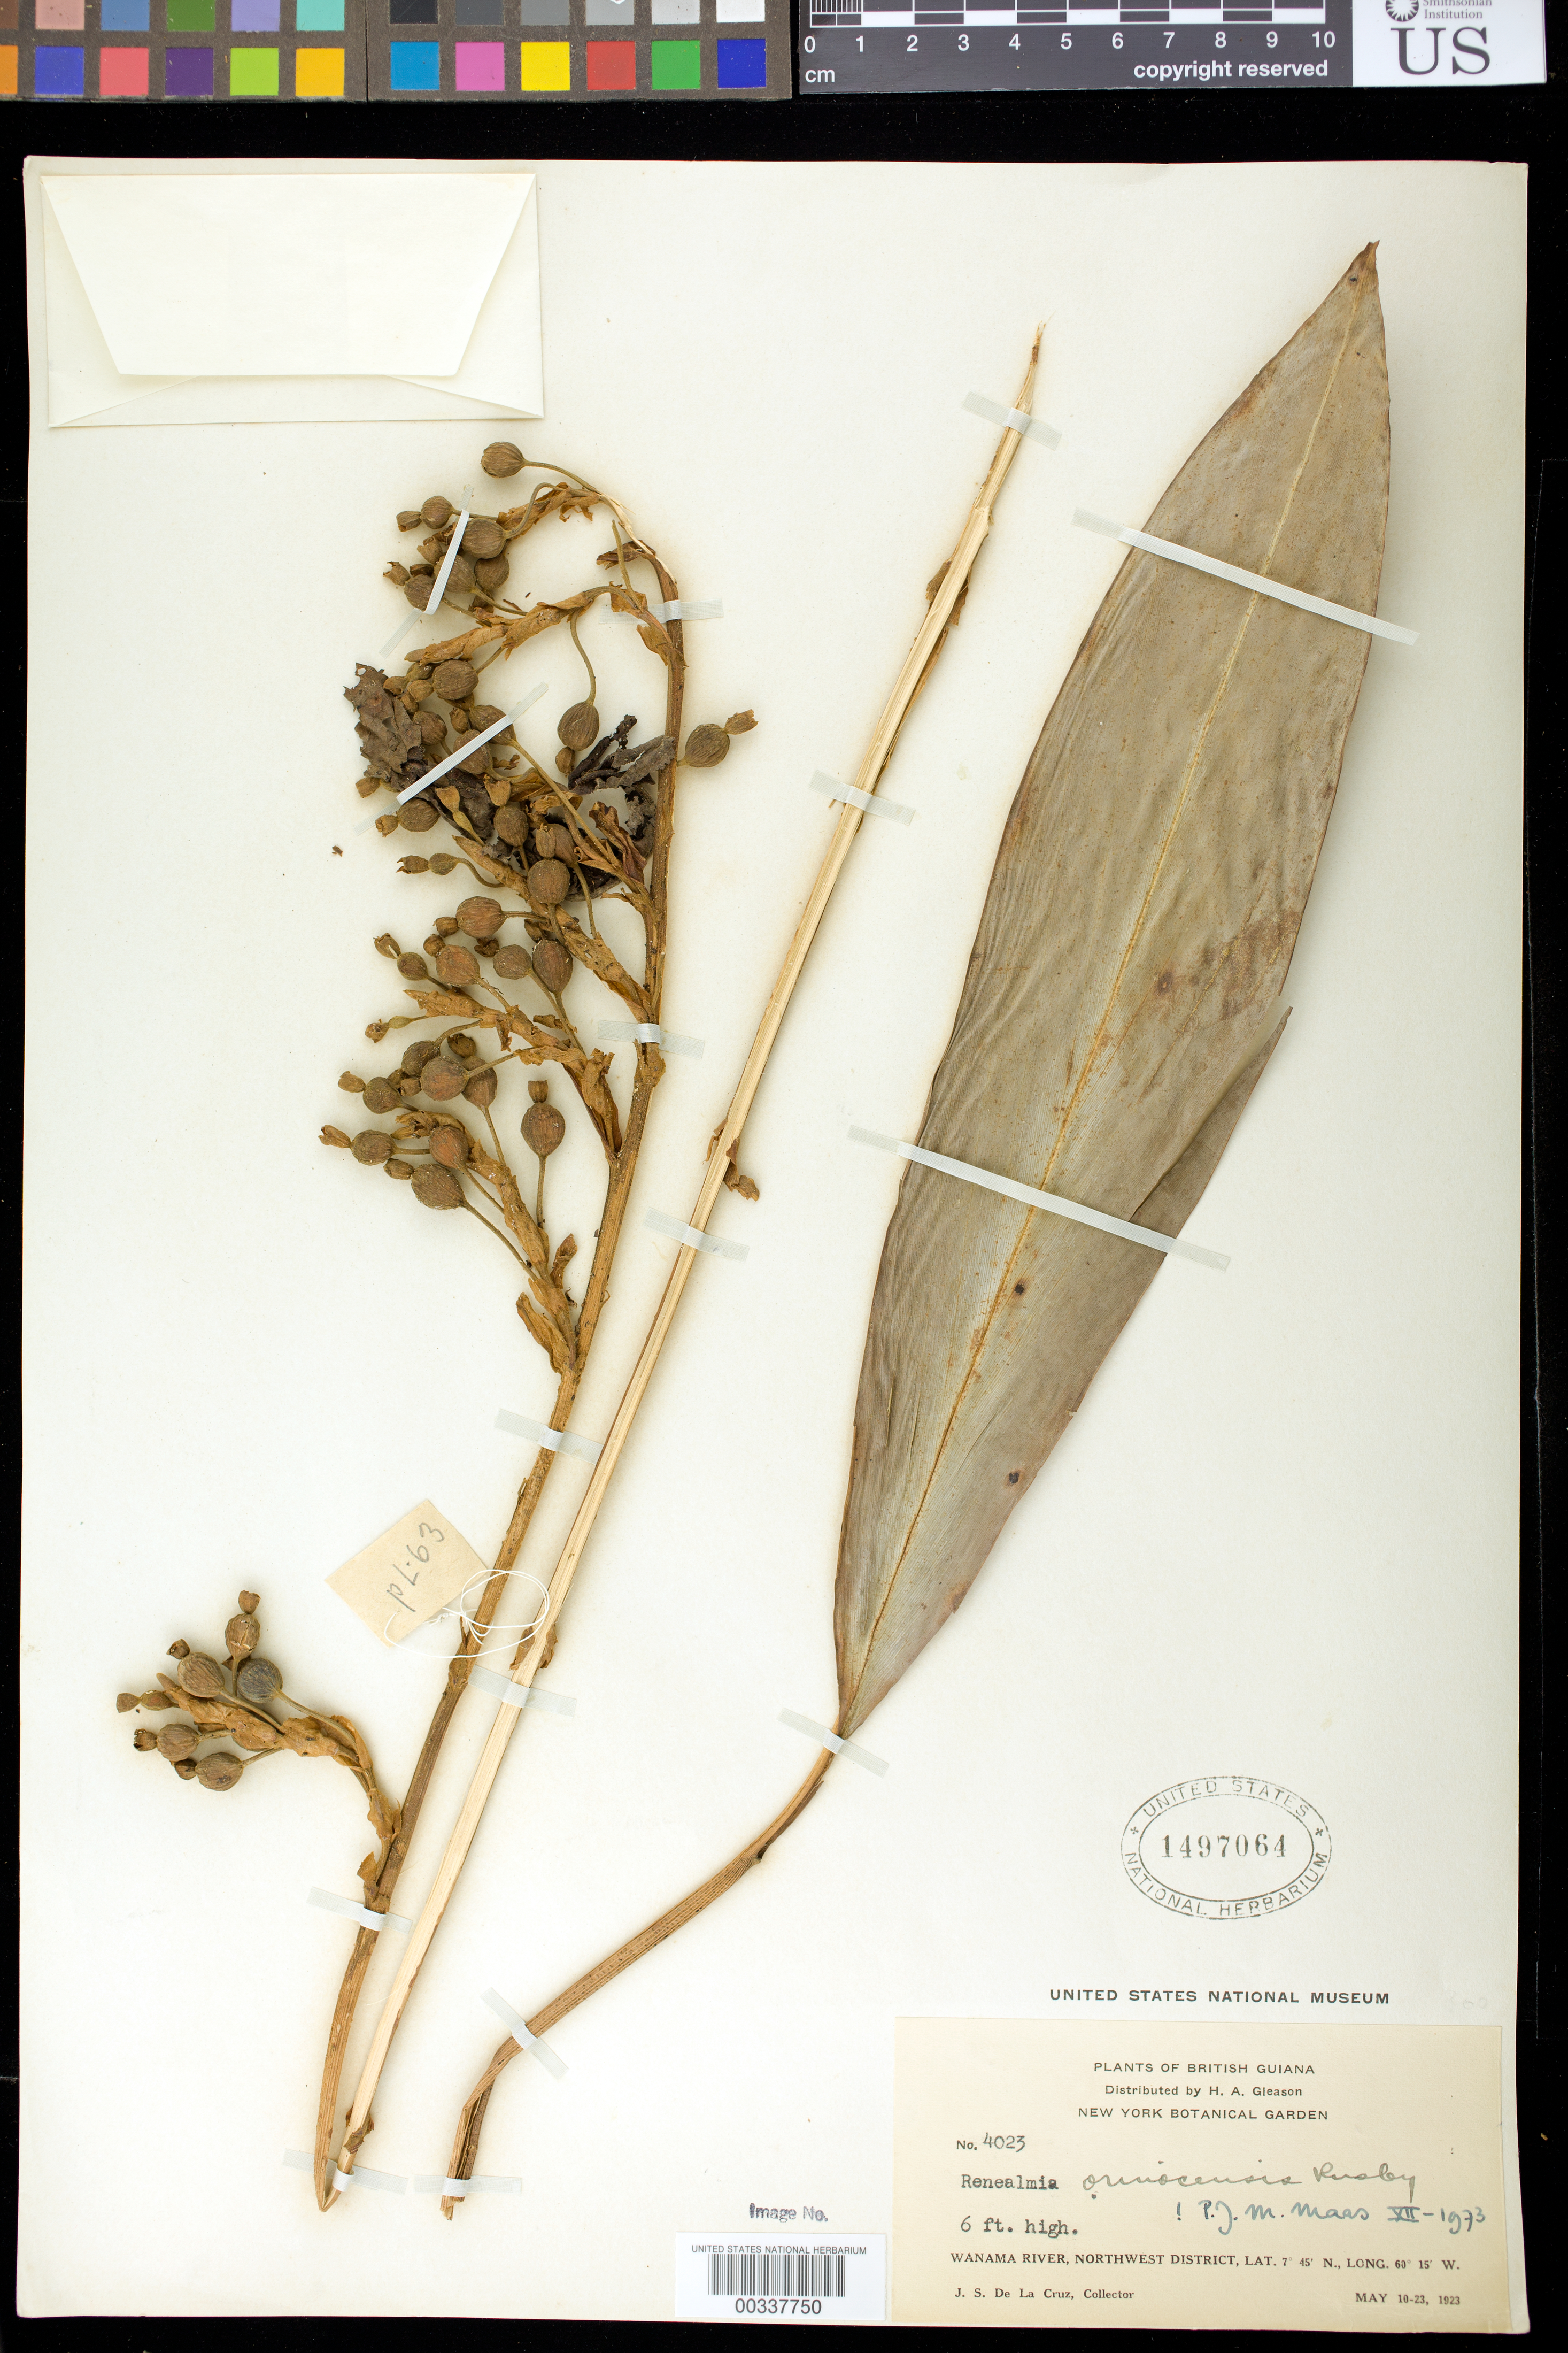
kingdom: Plantae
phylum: Tracheophyta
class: Liliopsida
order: Zingiberales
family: Zingiberaceae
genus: Renealmia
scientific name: Renealmia orinocensis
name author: Rusby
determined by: Maas, Paul J. M.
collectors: J. S. de la Cruz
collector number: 4023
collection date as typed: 10 May 1923 to 23 May 1923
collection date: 1923-05-10/1923-05-23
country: Guyana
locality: Wanama river, northwest dist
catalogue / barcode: US 1497064